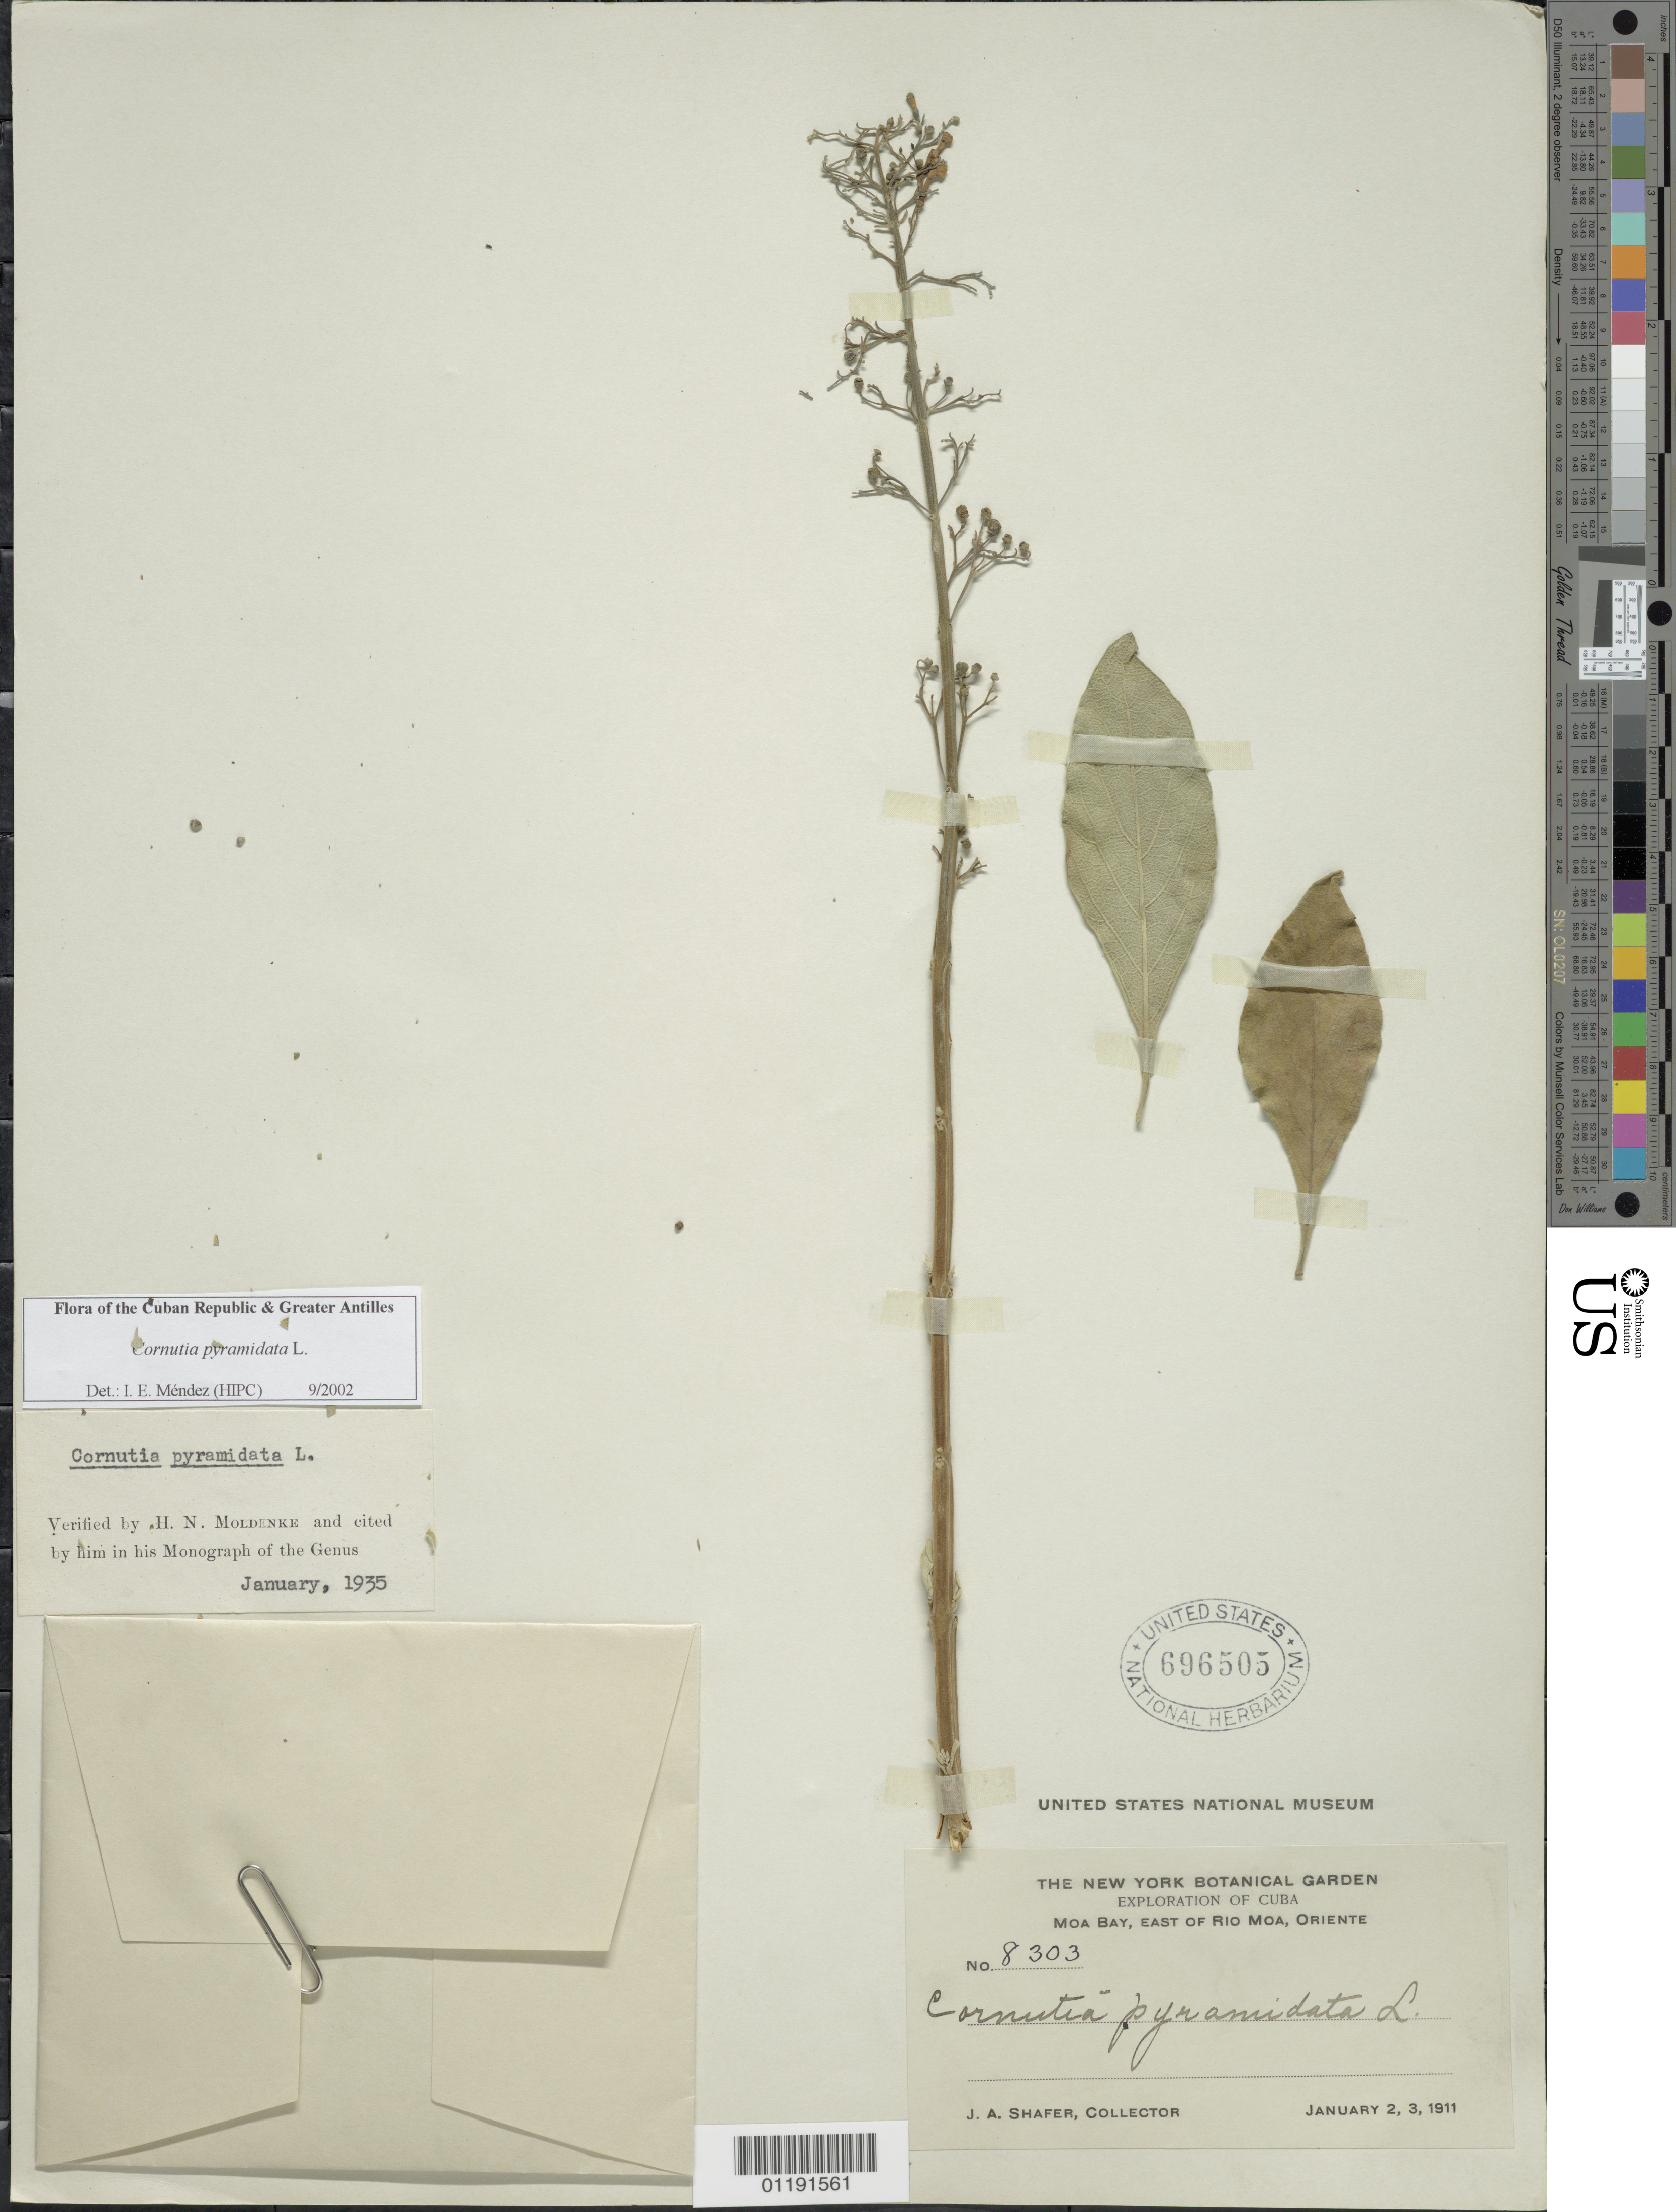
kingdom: Plantae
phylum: Tracheophyta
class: Magnoliopsida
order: Lamiales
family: Lamiaceae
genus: Cornutia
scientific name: Cornutia pyramidata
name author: L.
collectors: J. A. Shafer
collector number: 8303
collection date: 1911-01-02/1911-01-03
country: Cuba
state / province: Oriente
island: Cuba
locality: Moa Bay, E of Rio Moa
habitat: Bay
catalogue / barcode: US 696505